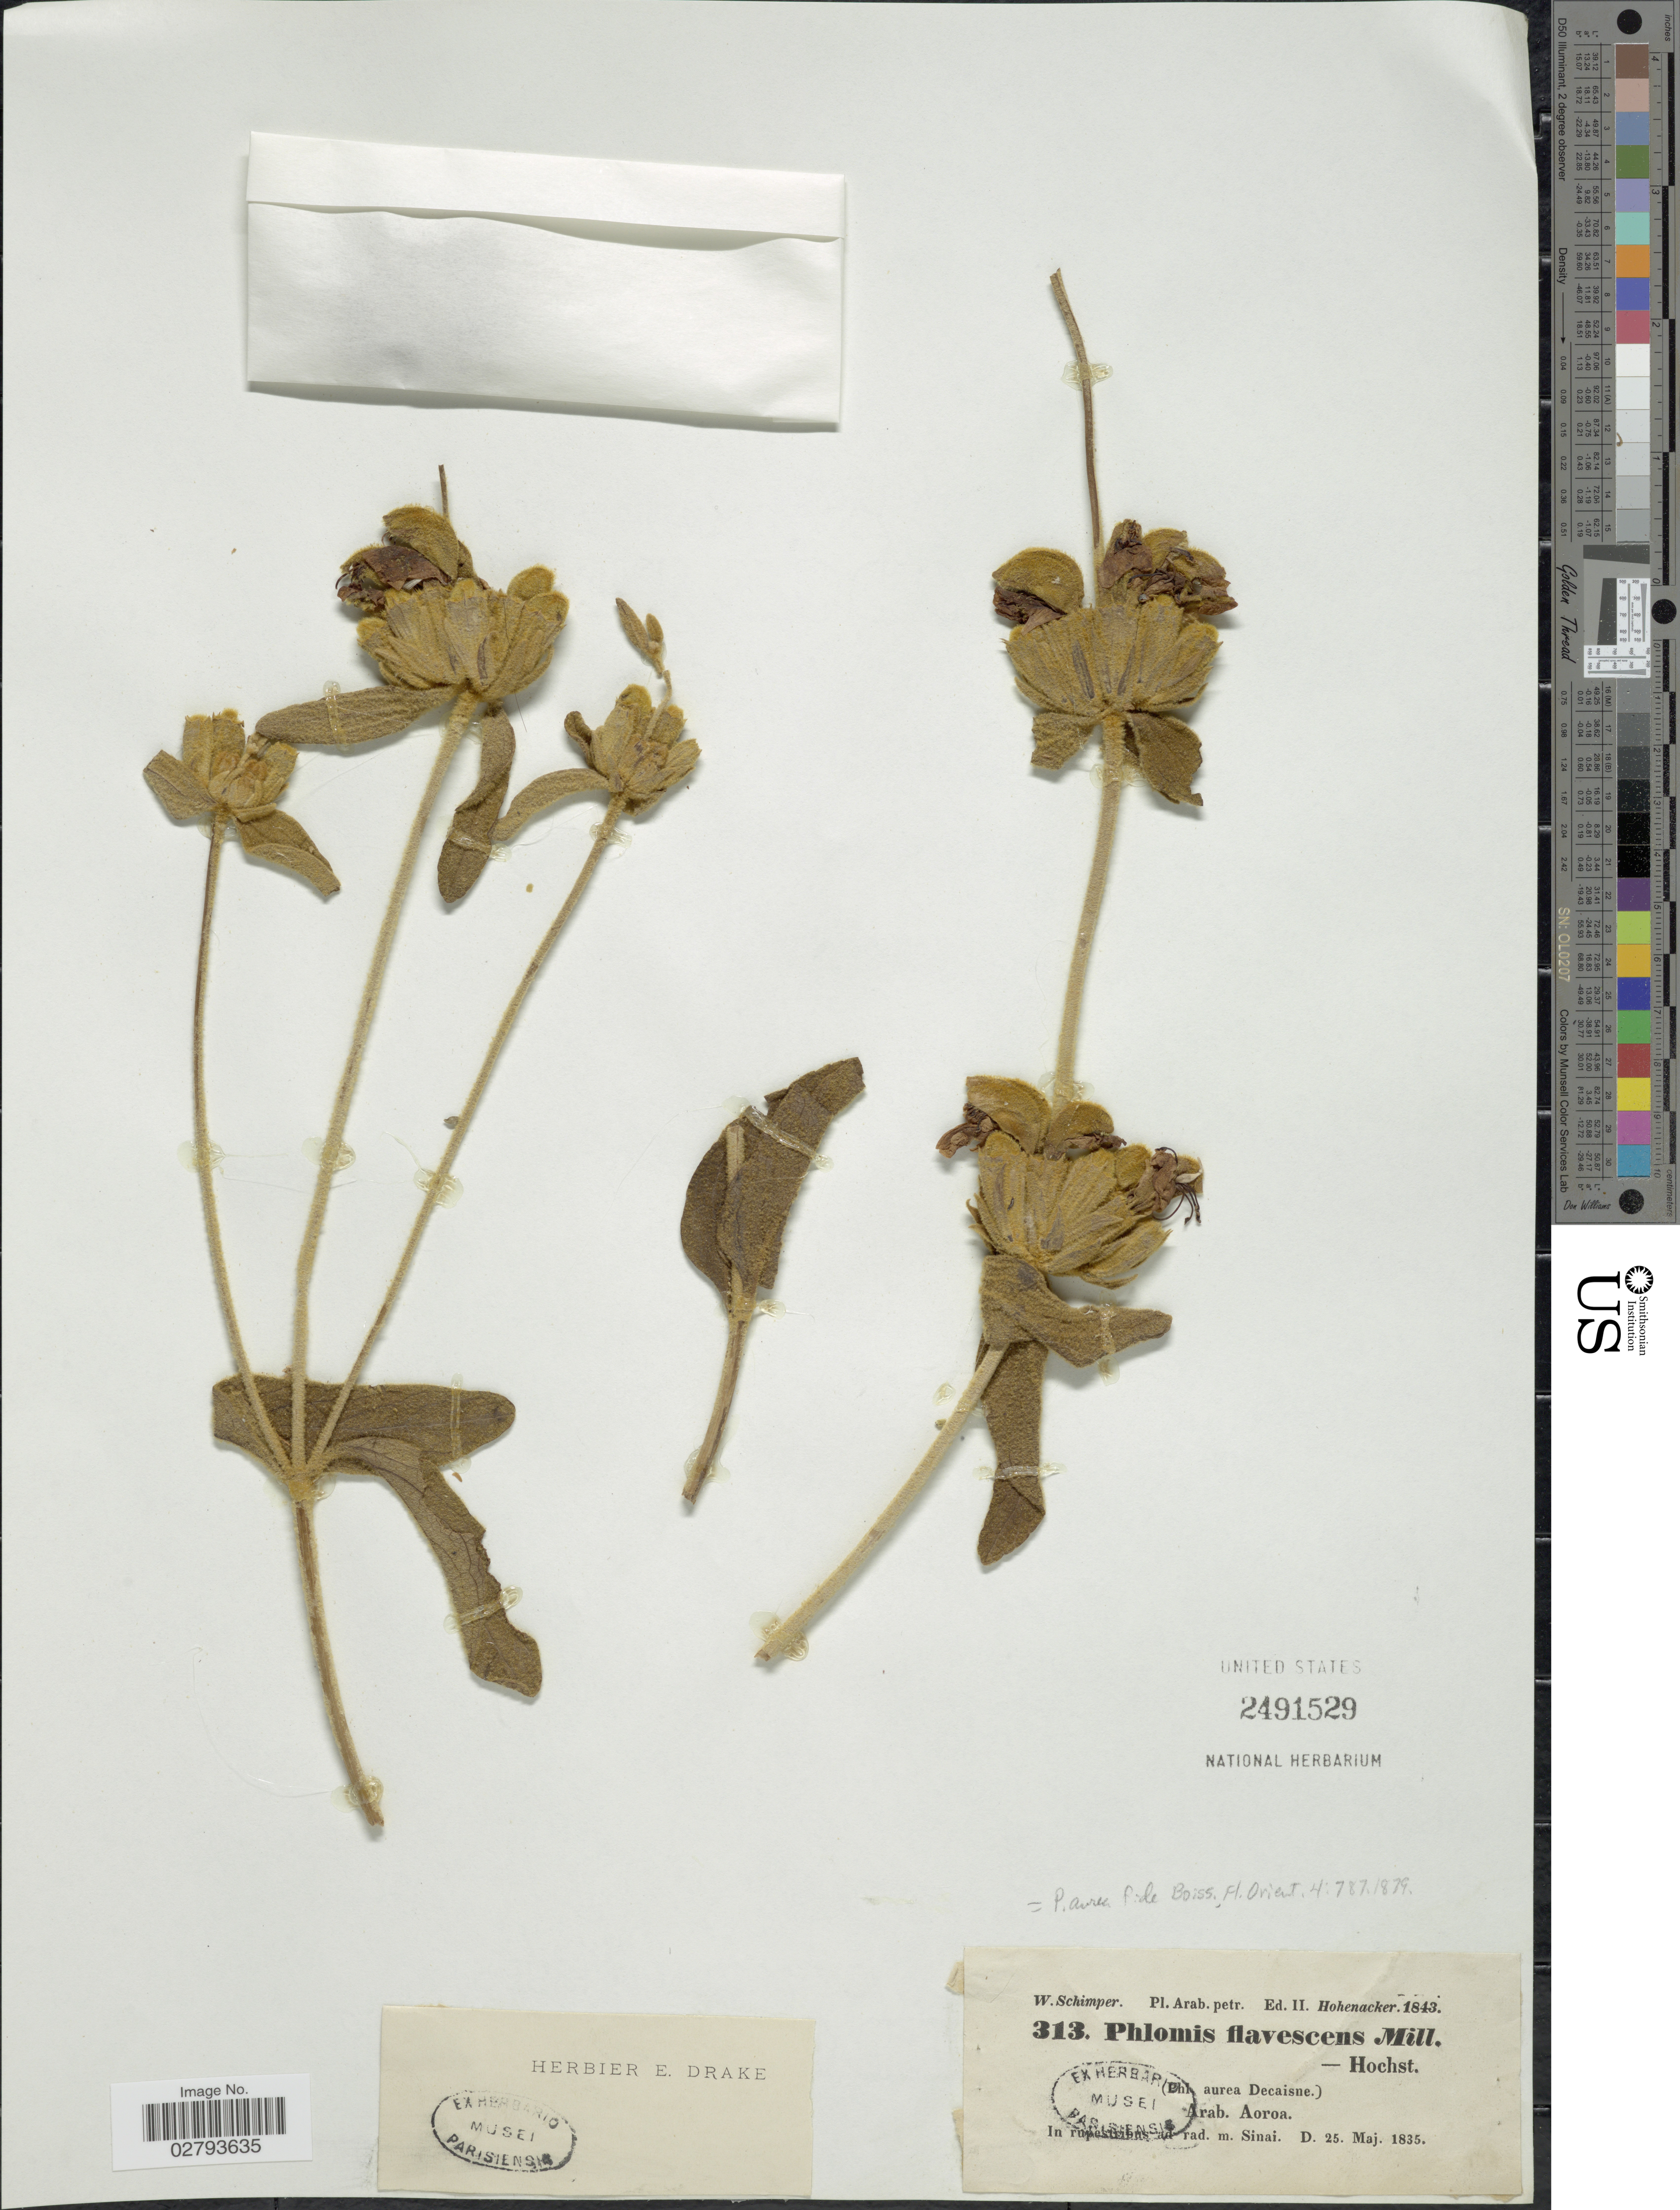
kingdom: Plantae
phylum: Tracheophyta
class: Magnoliopsida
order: Lamiales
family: Lamiaceae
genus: Phlomis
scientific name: Phlomis aurea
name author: Decne.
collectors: W. Schimper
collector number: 313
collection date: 1835-05-25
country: Egypt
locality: Arab. Aoroa. In rupestribus rad. m. Sinai.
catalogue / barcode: US 2491529